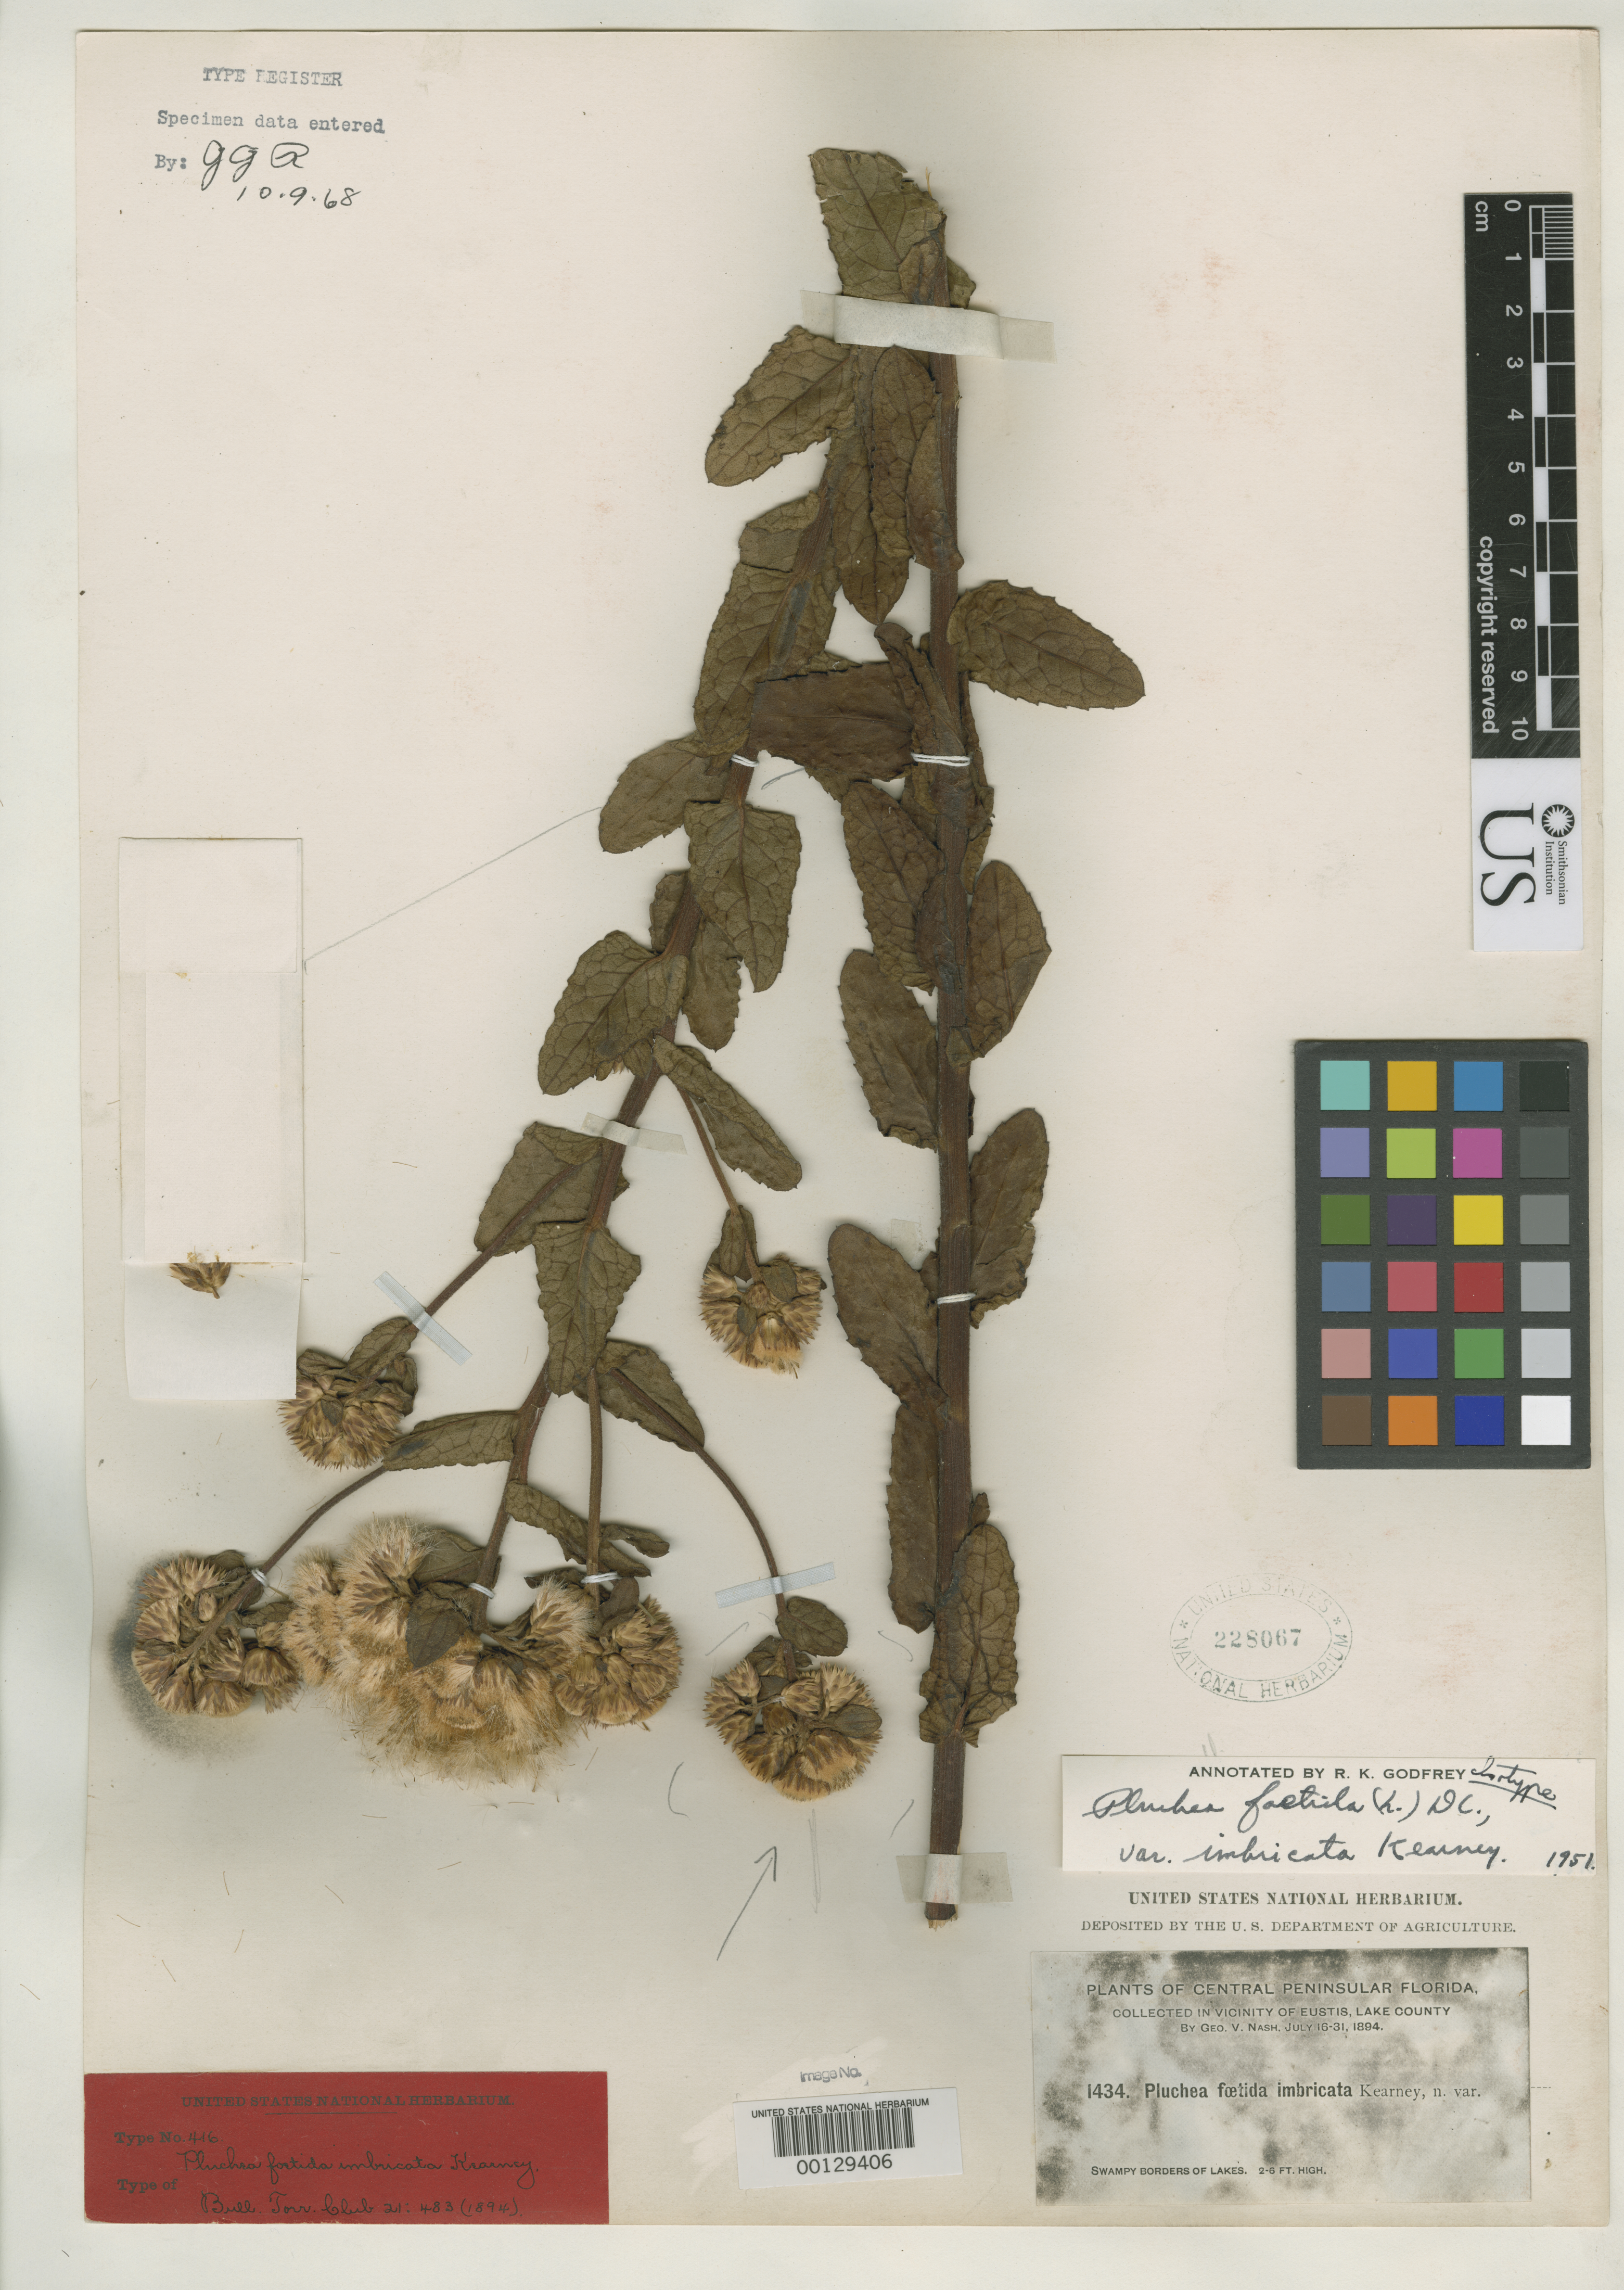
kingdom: Plantae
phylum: Tracheophyta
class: Magnoliopsida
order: Asterales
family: Asteraceae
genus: Pluchea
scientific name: Pluchea foetida var. imbricata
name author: Kearney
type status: Isotype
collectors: G. V. Nash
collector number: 1434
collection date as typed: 16 Jul 1894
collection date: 1894-07-16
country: United States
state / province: Florida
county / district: Lake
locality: Eustis.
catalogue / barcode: US 228067